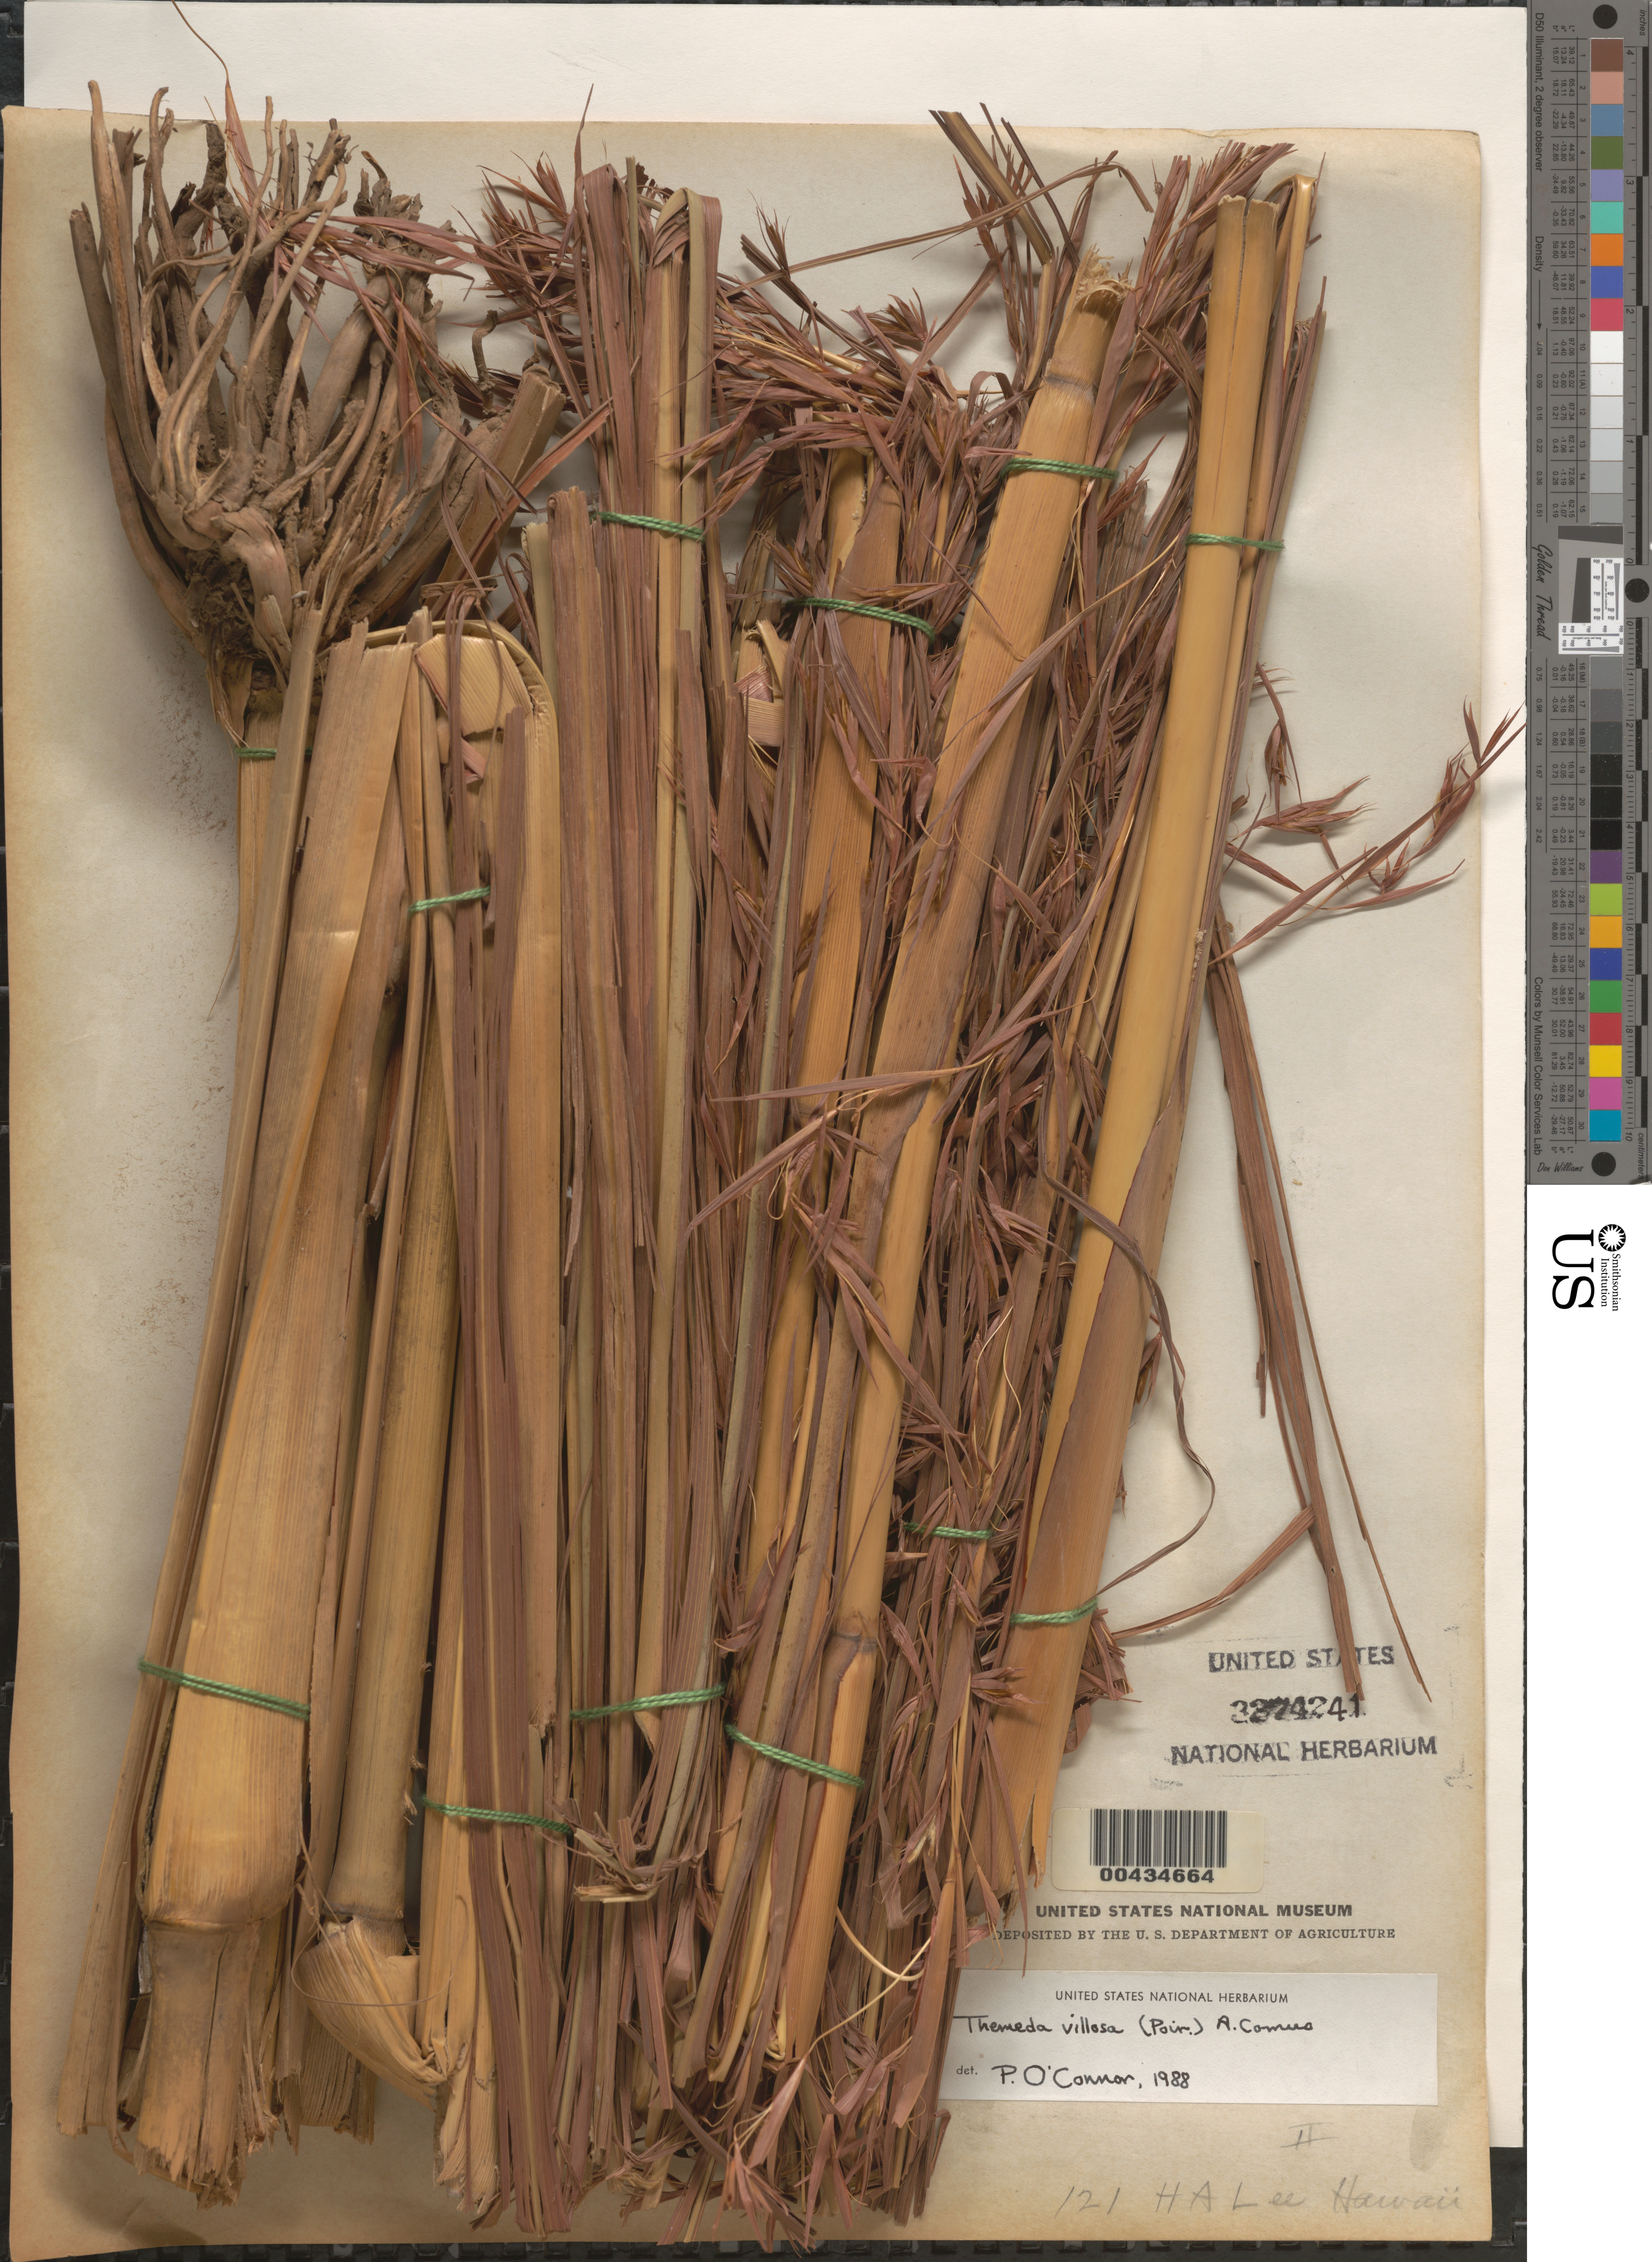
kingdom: Plantae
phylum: Tracheophyta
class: Liliopsida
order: Poales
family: Poaceae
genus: Themeda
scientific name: Themeda villosa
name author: (Lam.) A. Camus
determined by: O'Connor, P.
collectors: H. Lee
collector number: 121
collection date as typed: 1924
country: United States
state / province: Hawaii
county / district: Honolulu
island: Oahu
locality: Fairgrounds, Honolulu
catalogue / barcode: US 3274241